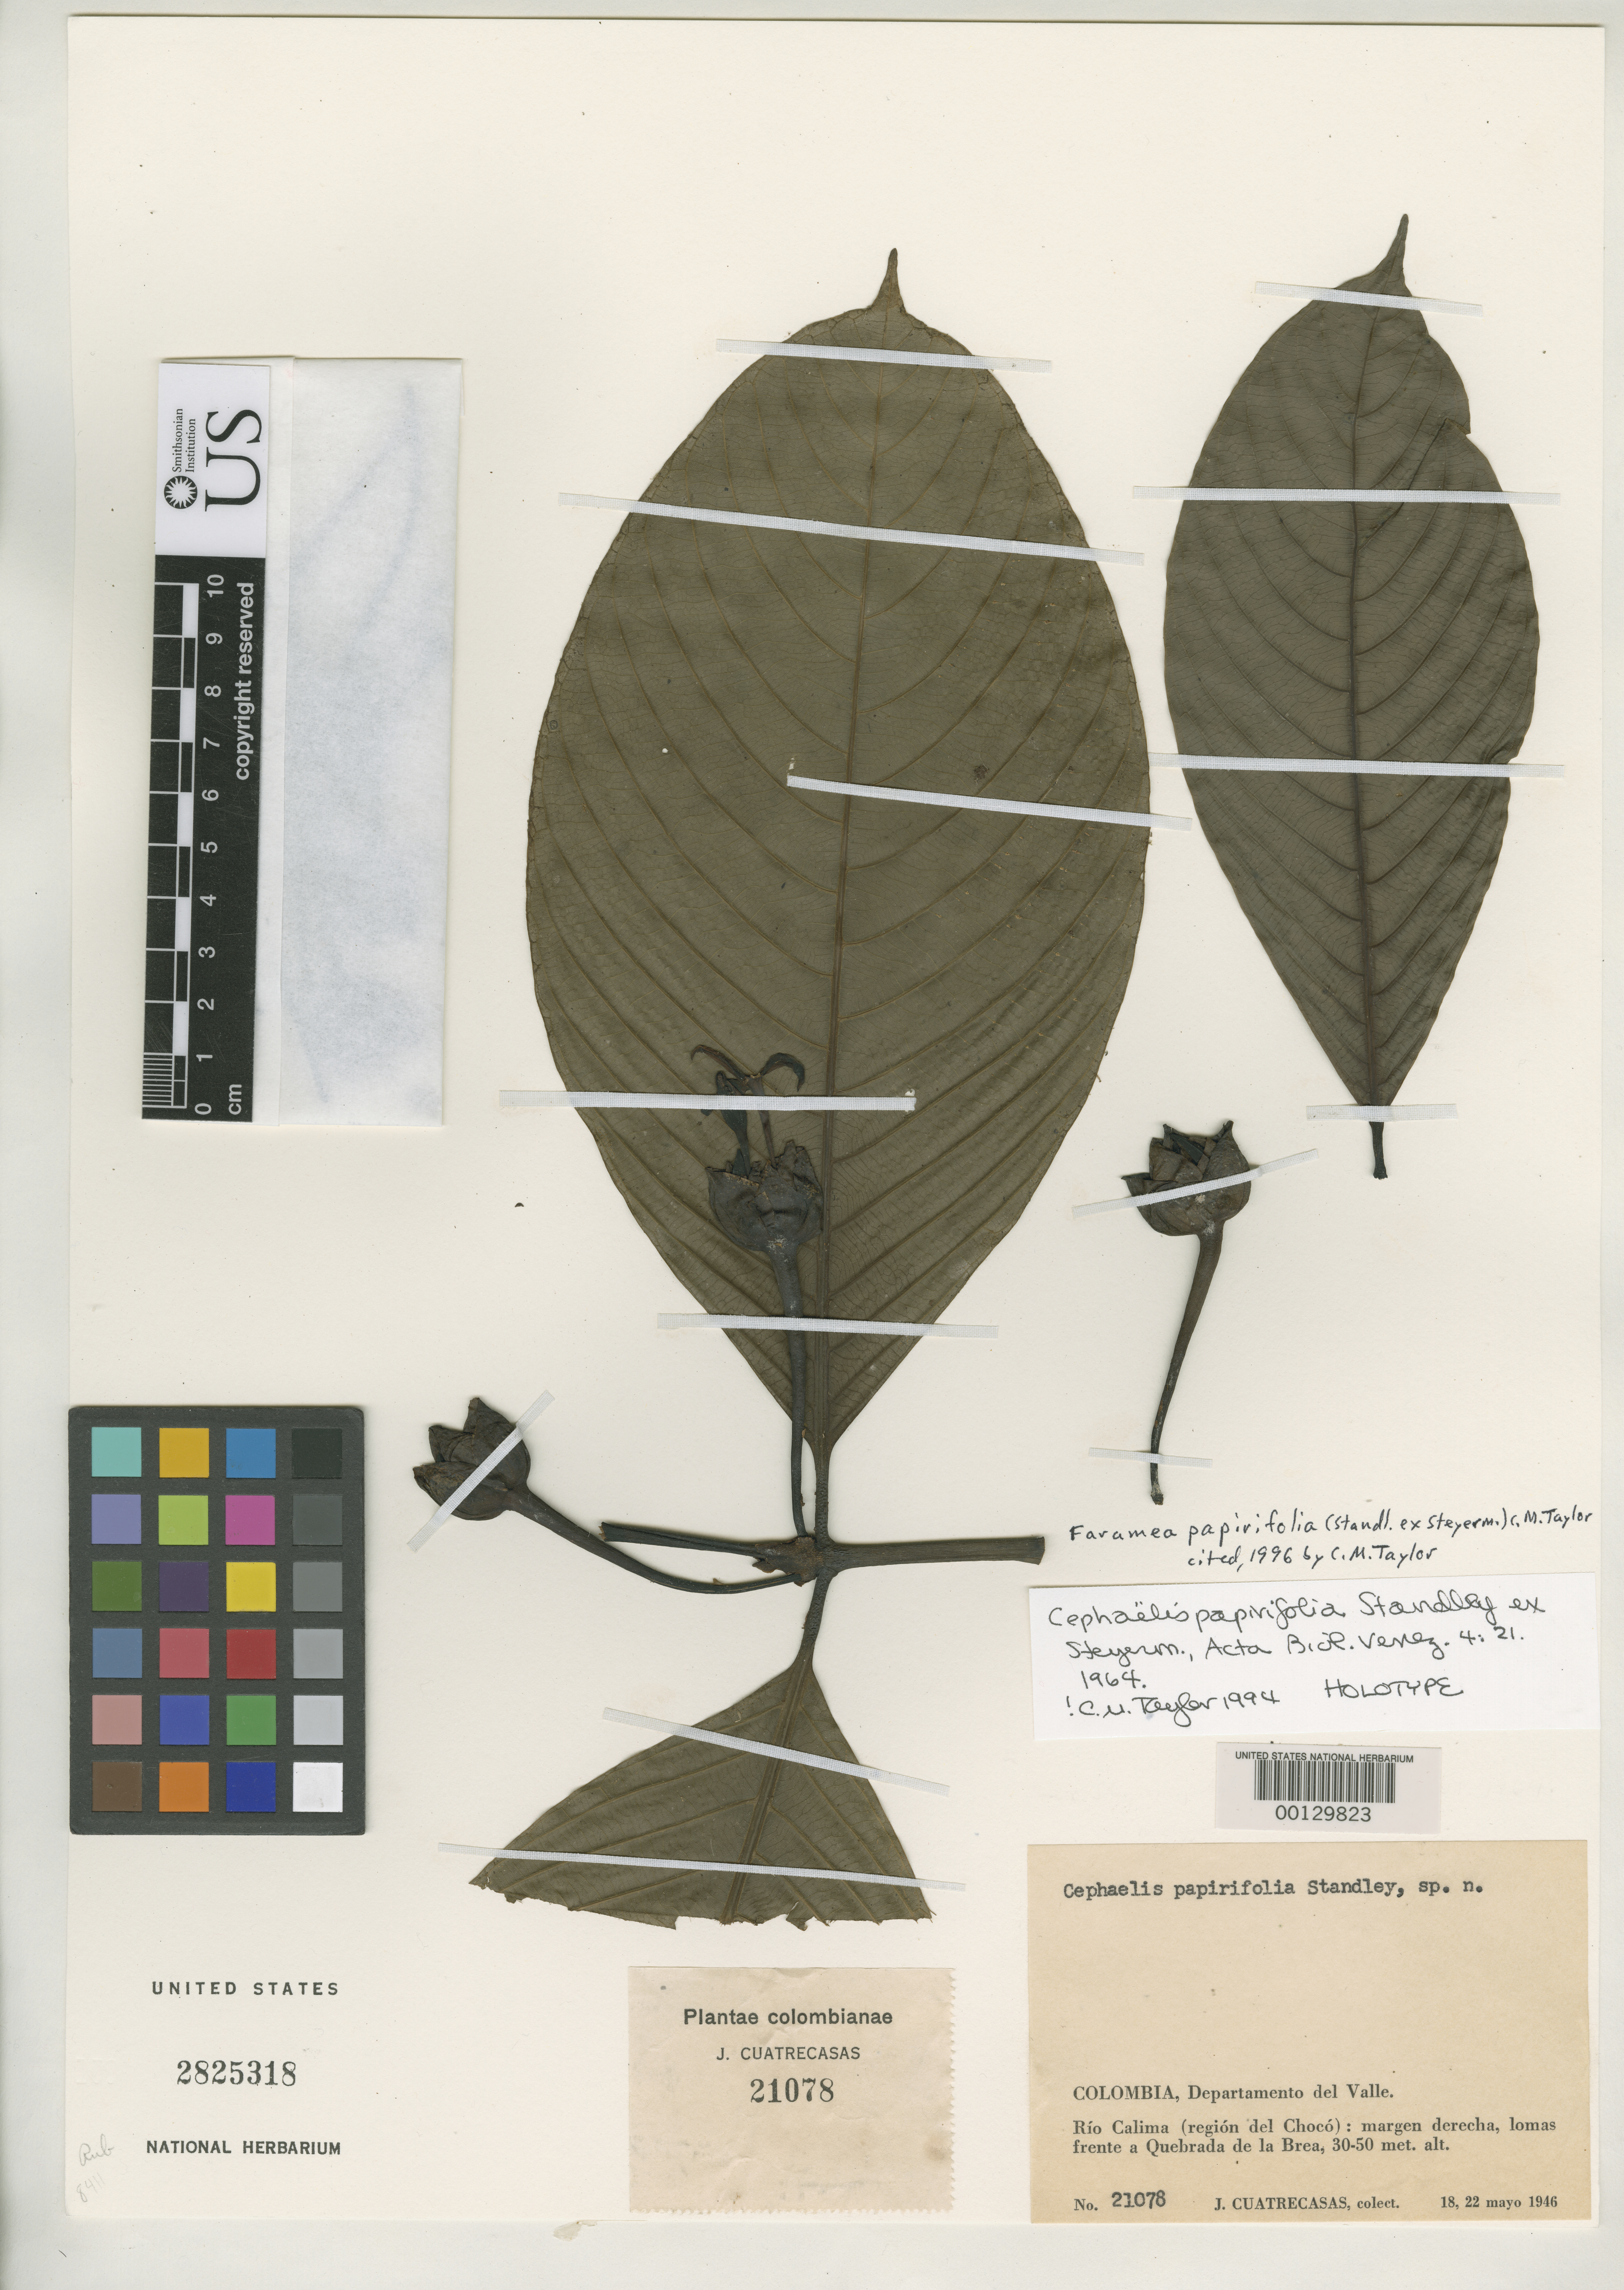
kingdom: Plantae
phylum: Tracheophyta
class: Magnoliopsida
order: Gentianales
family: Rubiaceae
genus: Cephaelis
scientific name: Cephaelis papirifolia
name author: Standl. ex Steyerm.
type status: Holotype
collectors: J. Cuatrecasas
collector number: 21078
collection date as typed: May 1946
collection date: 1946-05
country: Colombia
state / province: Valle del Cauca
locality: Rio Calima, region del Choco, Margen Derecha, Lomas Frente a Quebrada de La Brea.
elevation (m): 30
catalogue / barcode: US 2825318